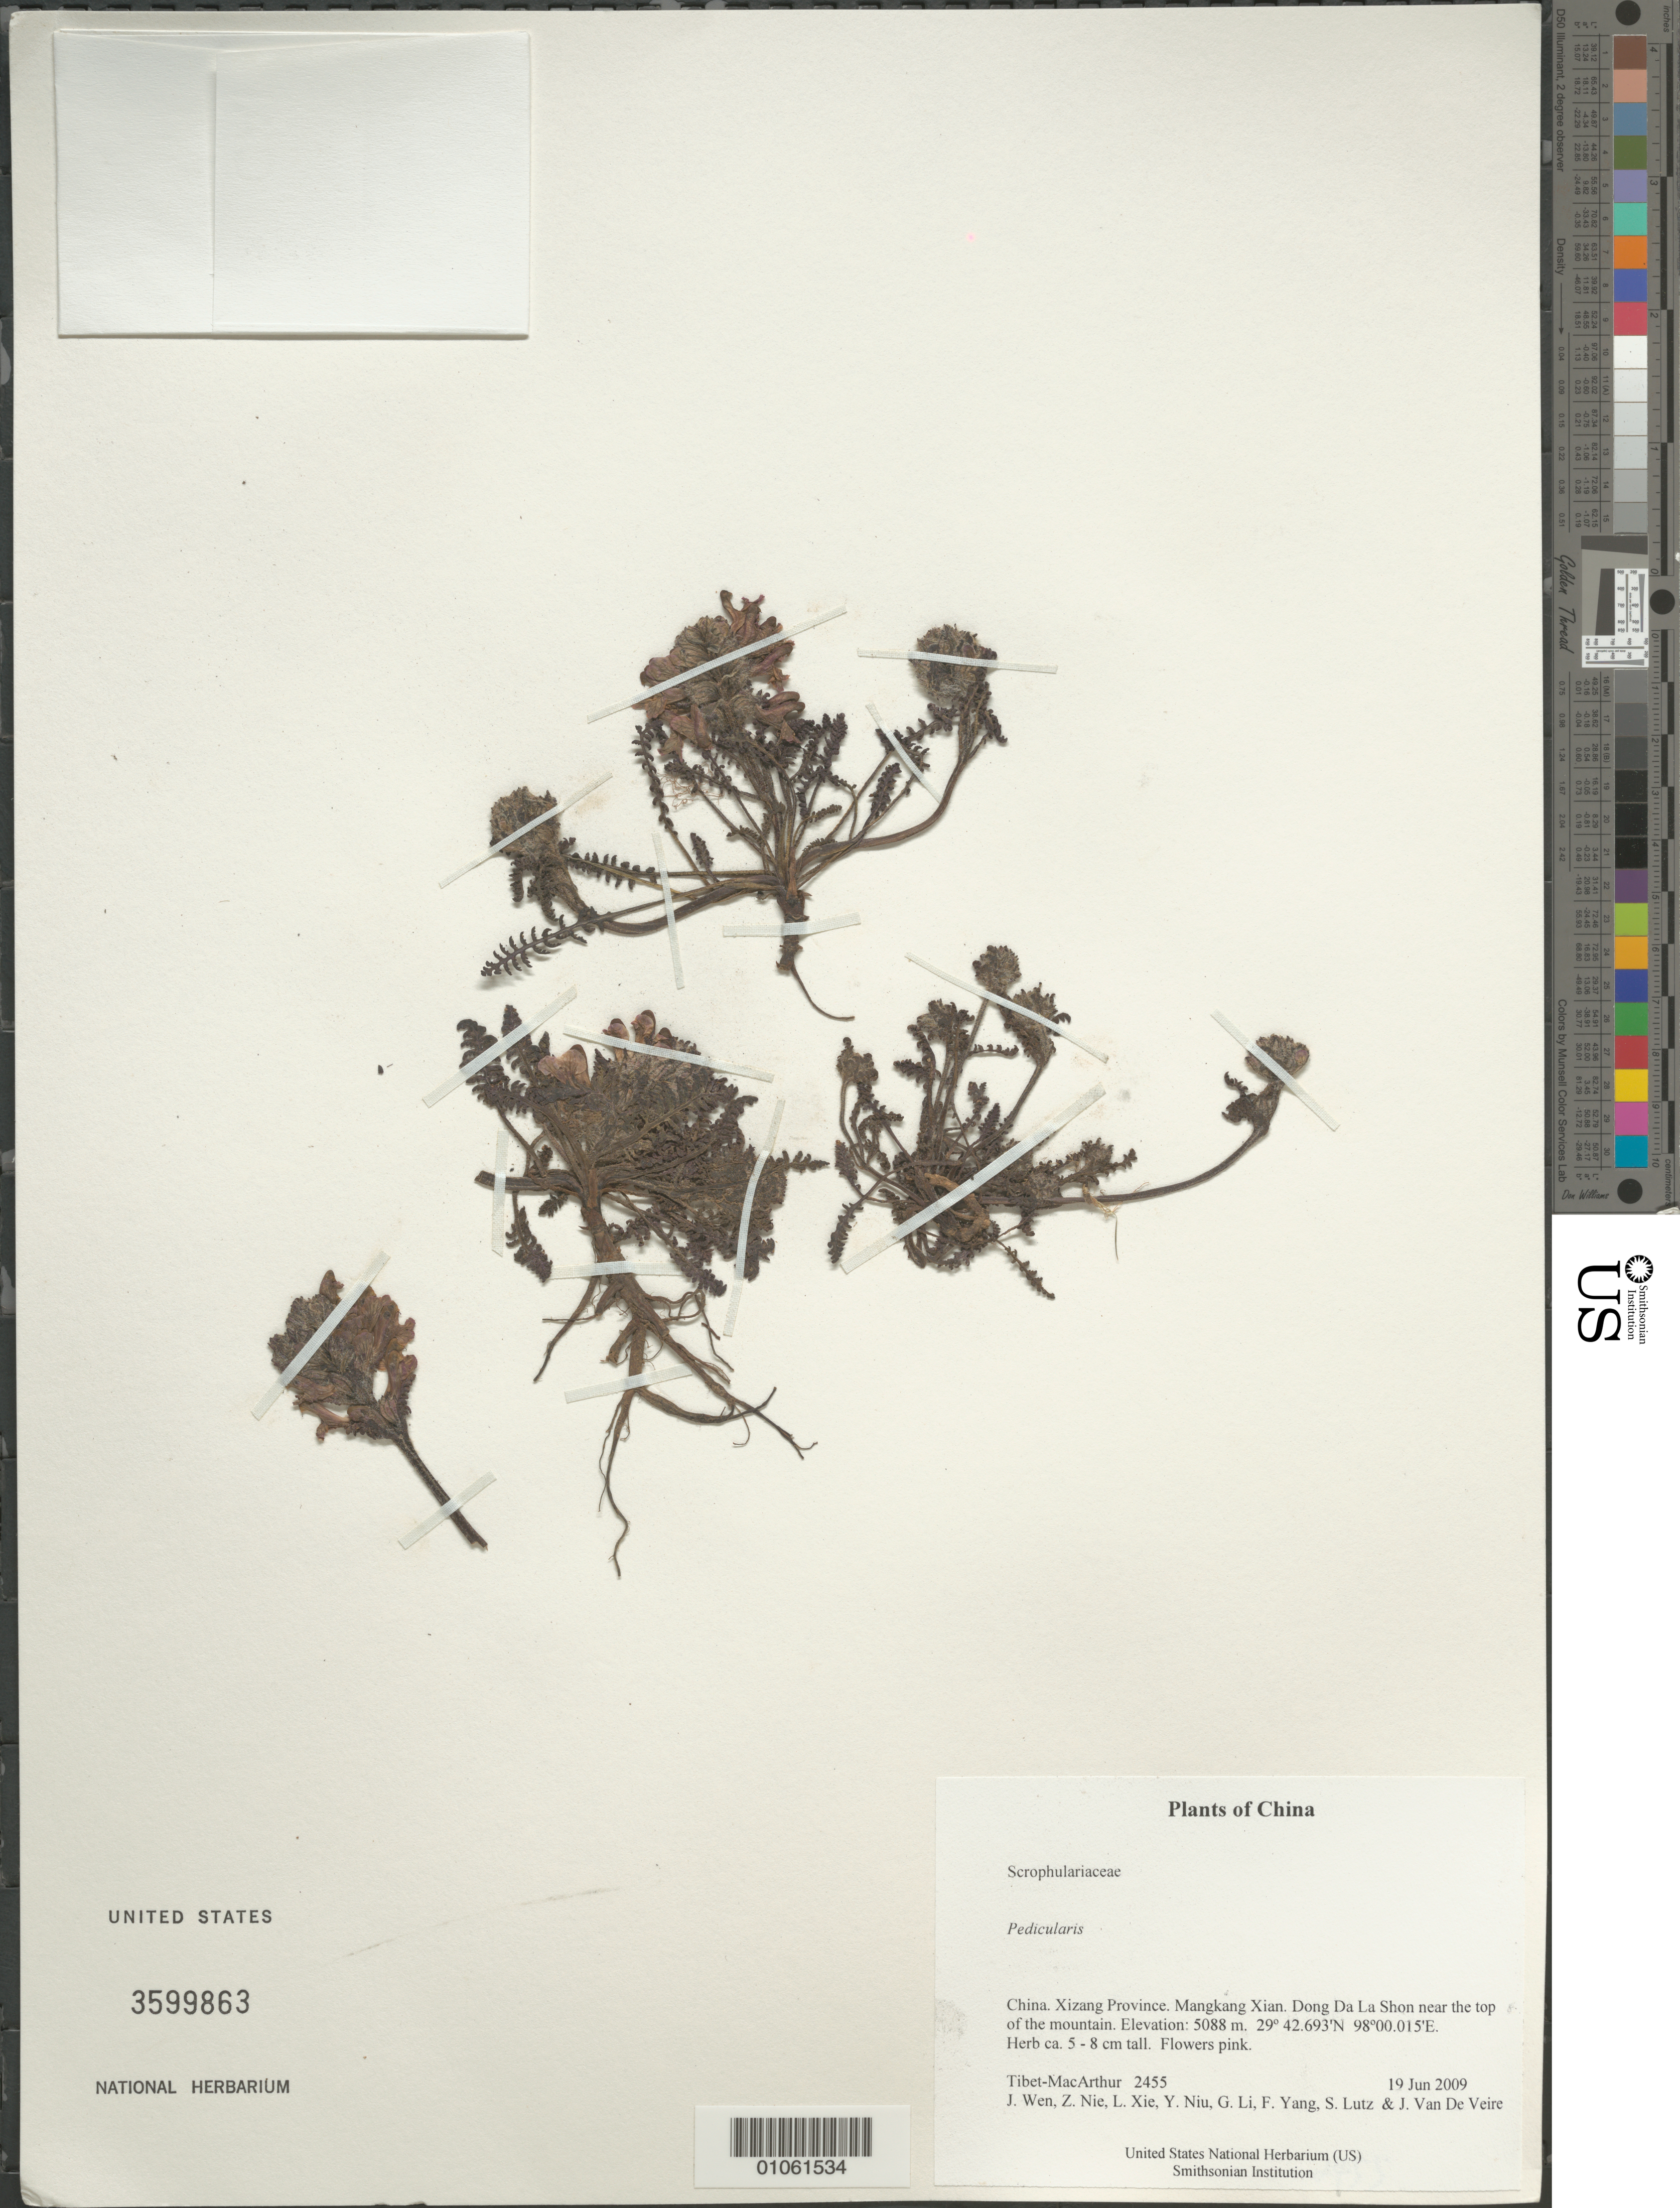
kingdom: Plantae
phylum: Tracheophyta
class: Magnoliopsida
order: Lamiales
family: Orobanchaceae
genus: Pedicularis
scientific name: Pedicularis sp.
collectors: Tibet-MacArthur, J. Wen, Z. Nie, L. Xie, Y. Niu, G. Li, F. Yang, S. Lutz & J. Van De Veire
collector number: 2455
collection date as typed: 19 Jun 2009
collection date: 2009-06-19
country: China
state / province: Xizang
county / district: Mangkang Xian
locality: Dong Da La Shon near the top of the mountain.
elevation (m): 5088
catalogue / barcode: US 3599863